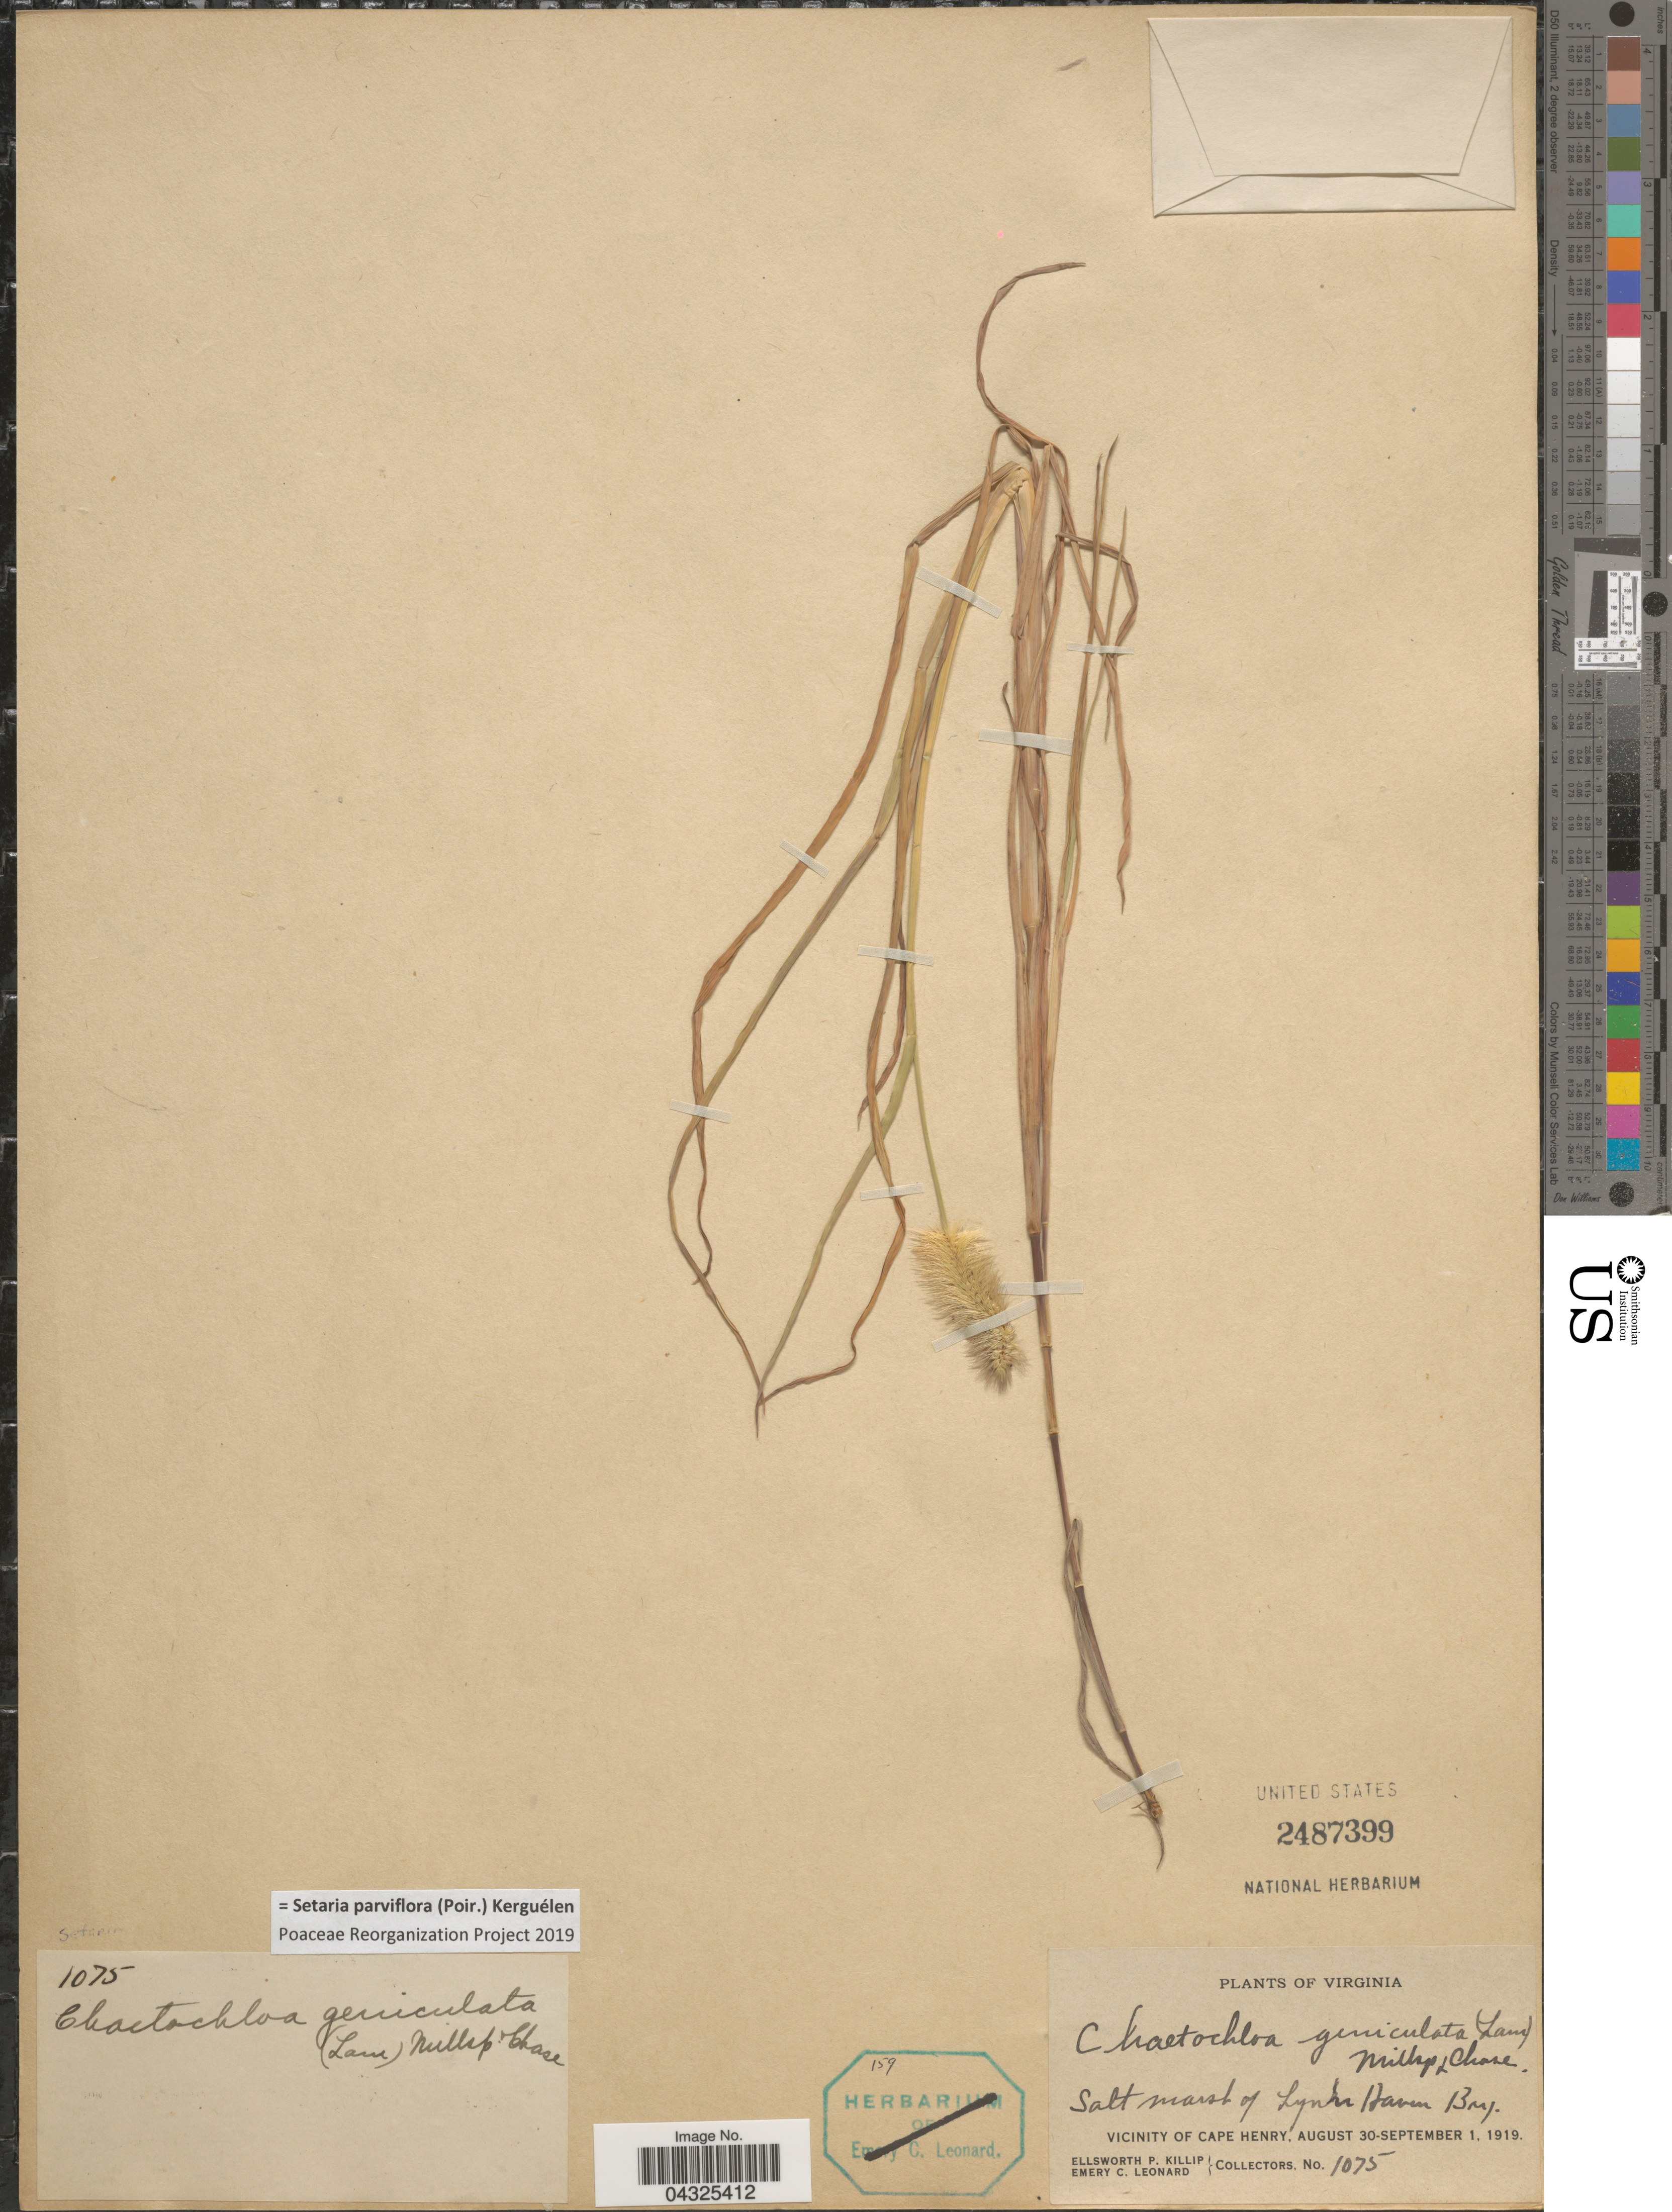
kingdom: Plantae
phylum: Tracheophyta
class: Liliopsida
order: Poales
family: Poaceae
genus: Setaria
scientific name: Setaria parviflora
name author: (Poir.) Kerguélen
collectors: E. P. Killip & E. C. Leonard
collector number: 1075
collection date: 1919-08-30/1919-09-01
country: United States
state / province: Virginia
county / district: City of Virginia Beach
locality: Salt marsh of Lynn Haven Bay. Vicinity of Cape Henry.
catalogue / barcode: US 2487399